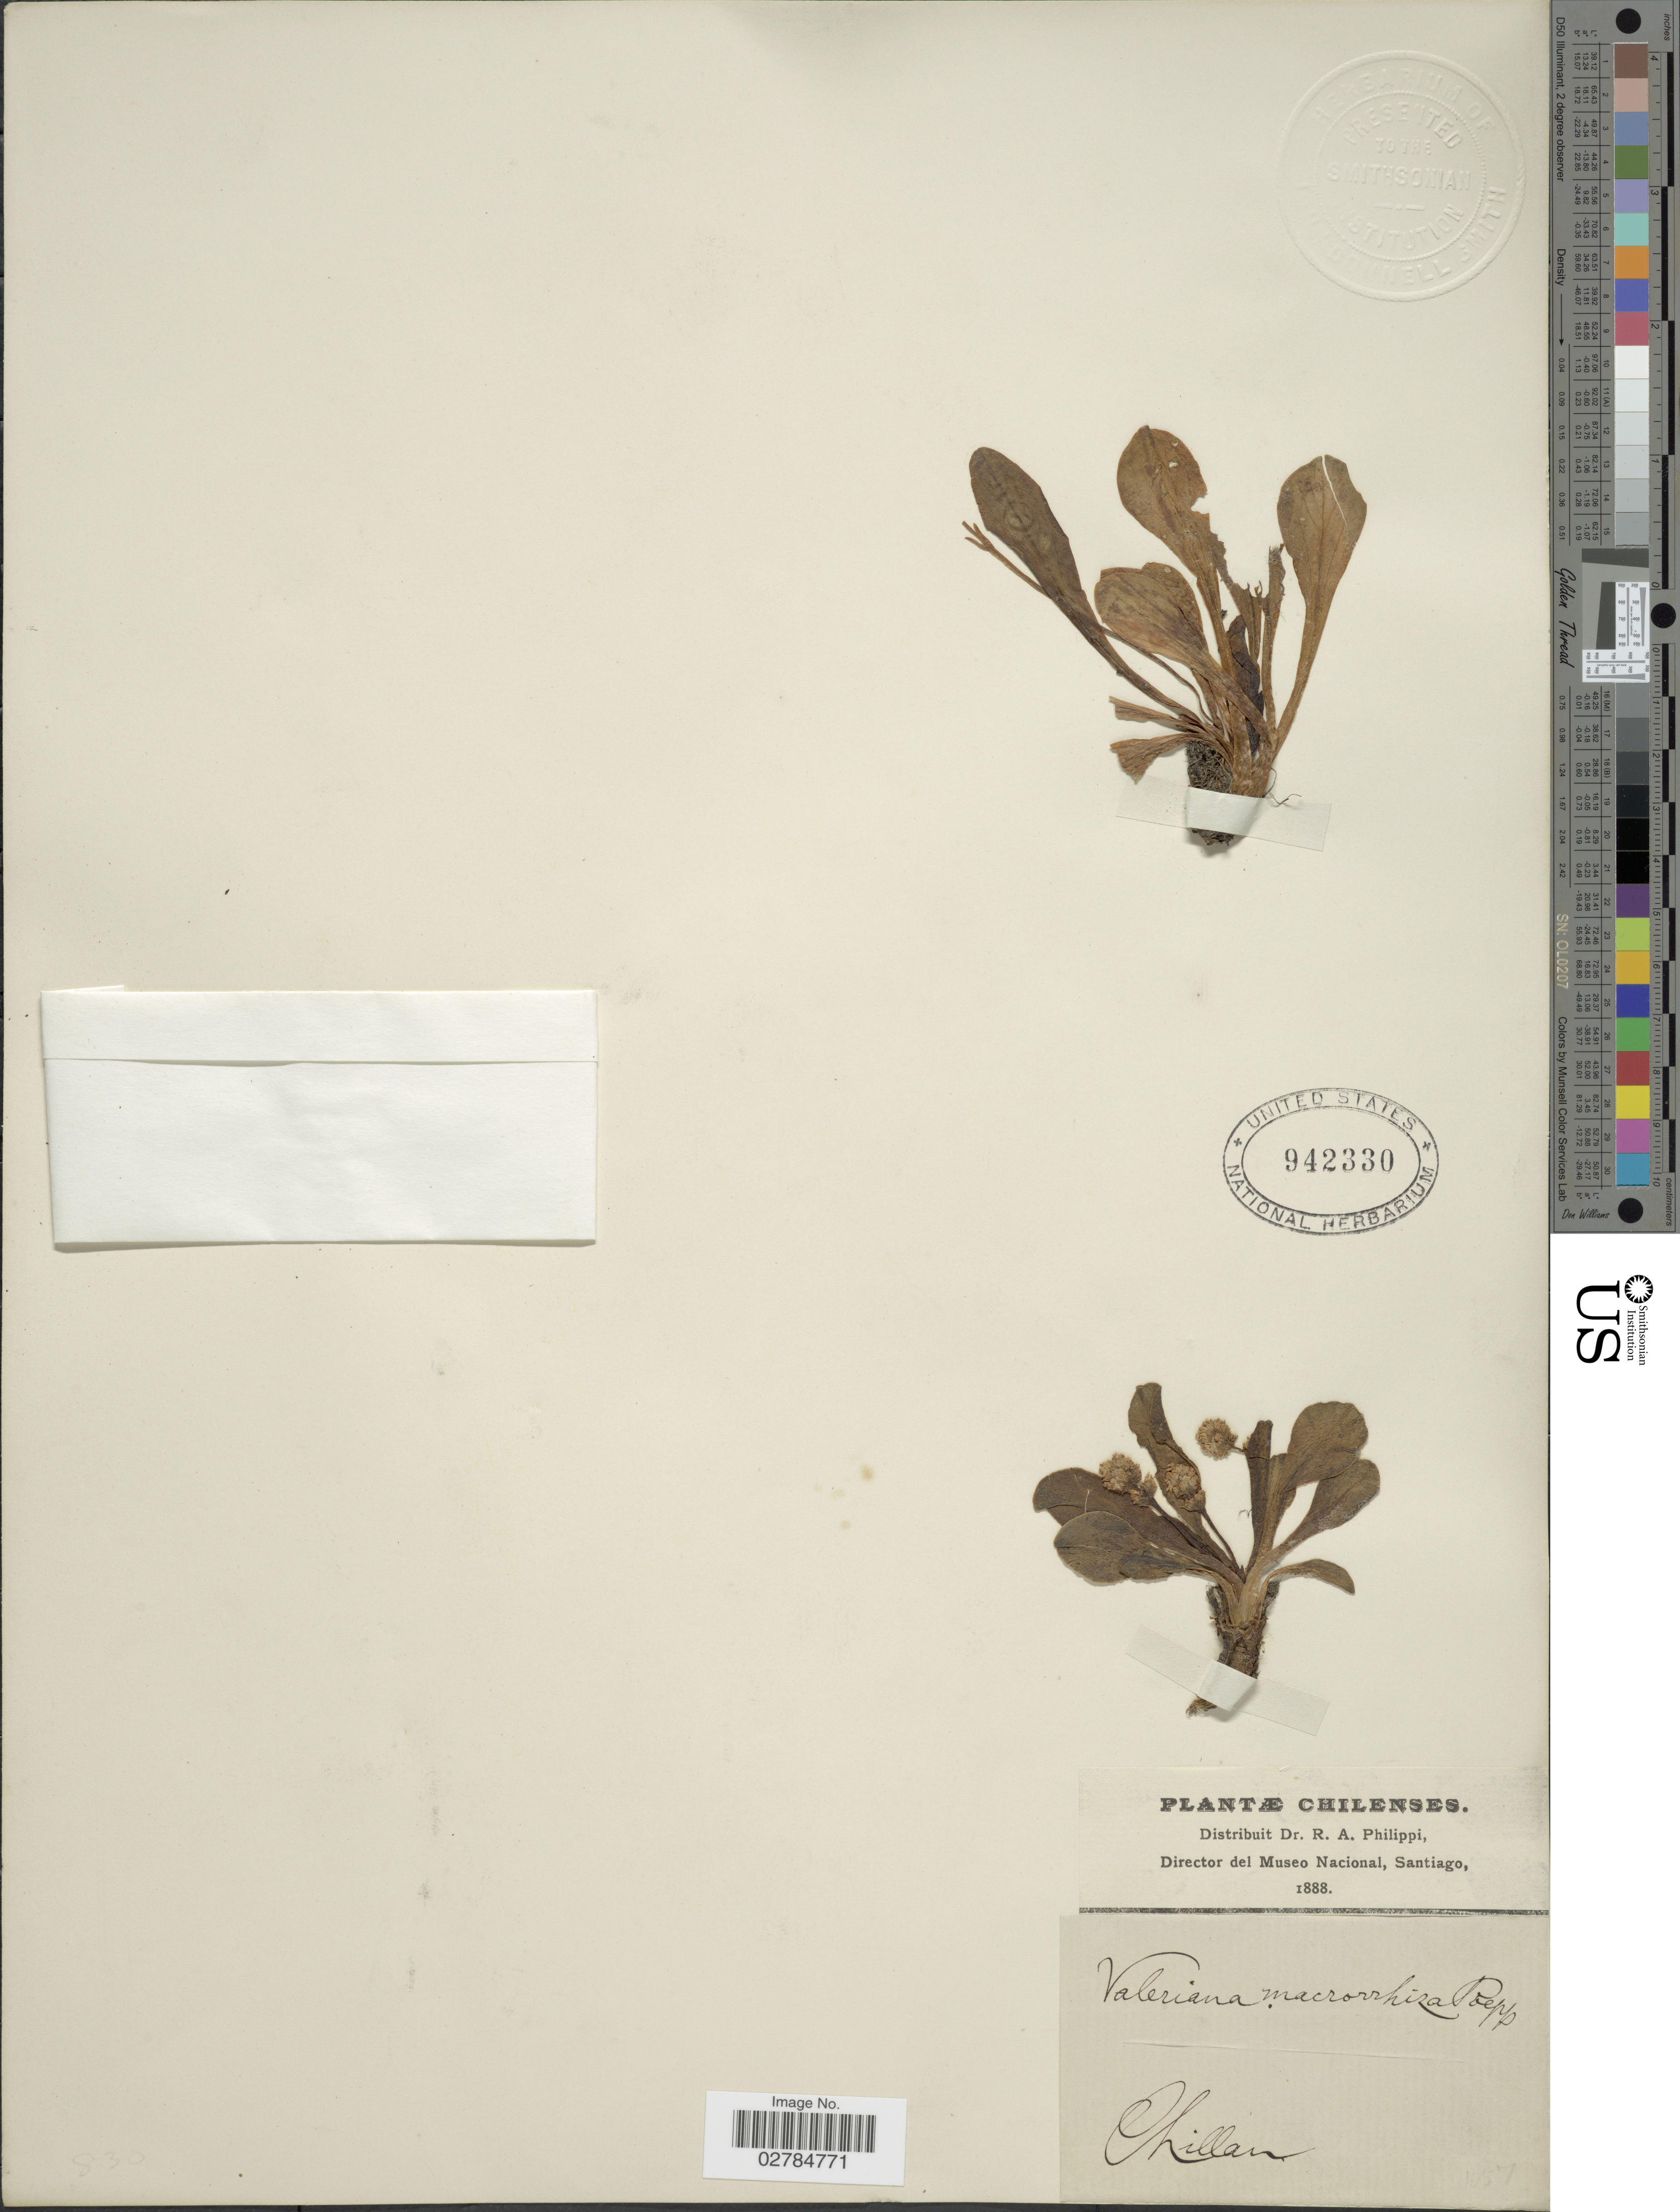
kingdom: Plantae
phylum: Tracheophyta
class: Magnoliopsida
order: Dipsacales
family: Caprifoliaceae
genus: Valeriana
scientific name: Valeriana macrorhiza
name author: Poepp. ex DC.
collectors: R. A. Philippi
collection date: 1888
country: Chile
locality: Chillan.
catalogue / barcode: US 942330